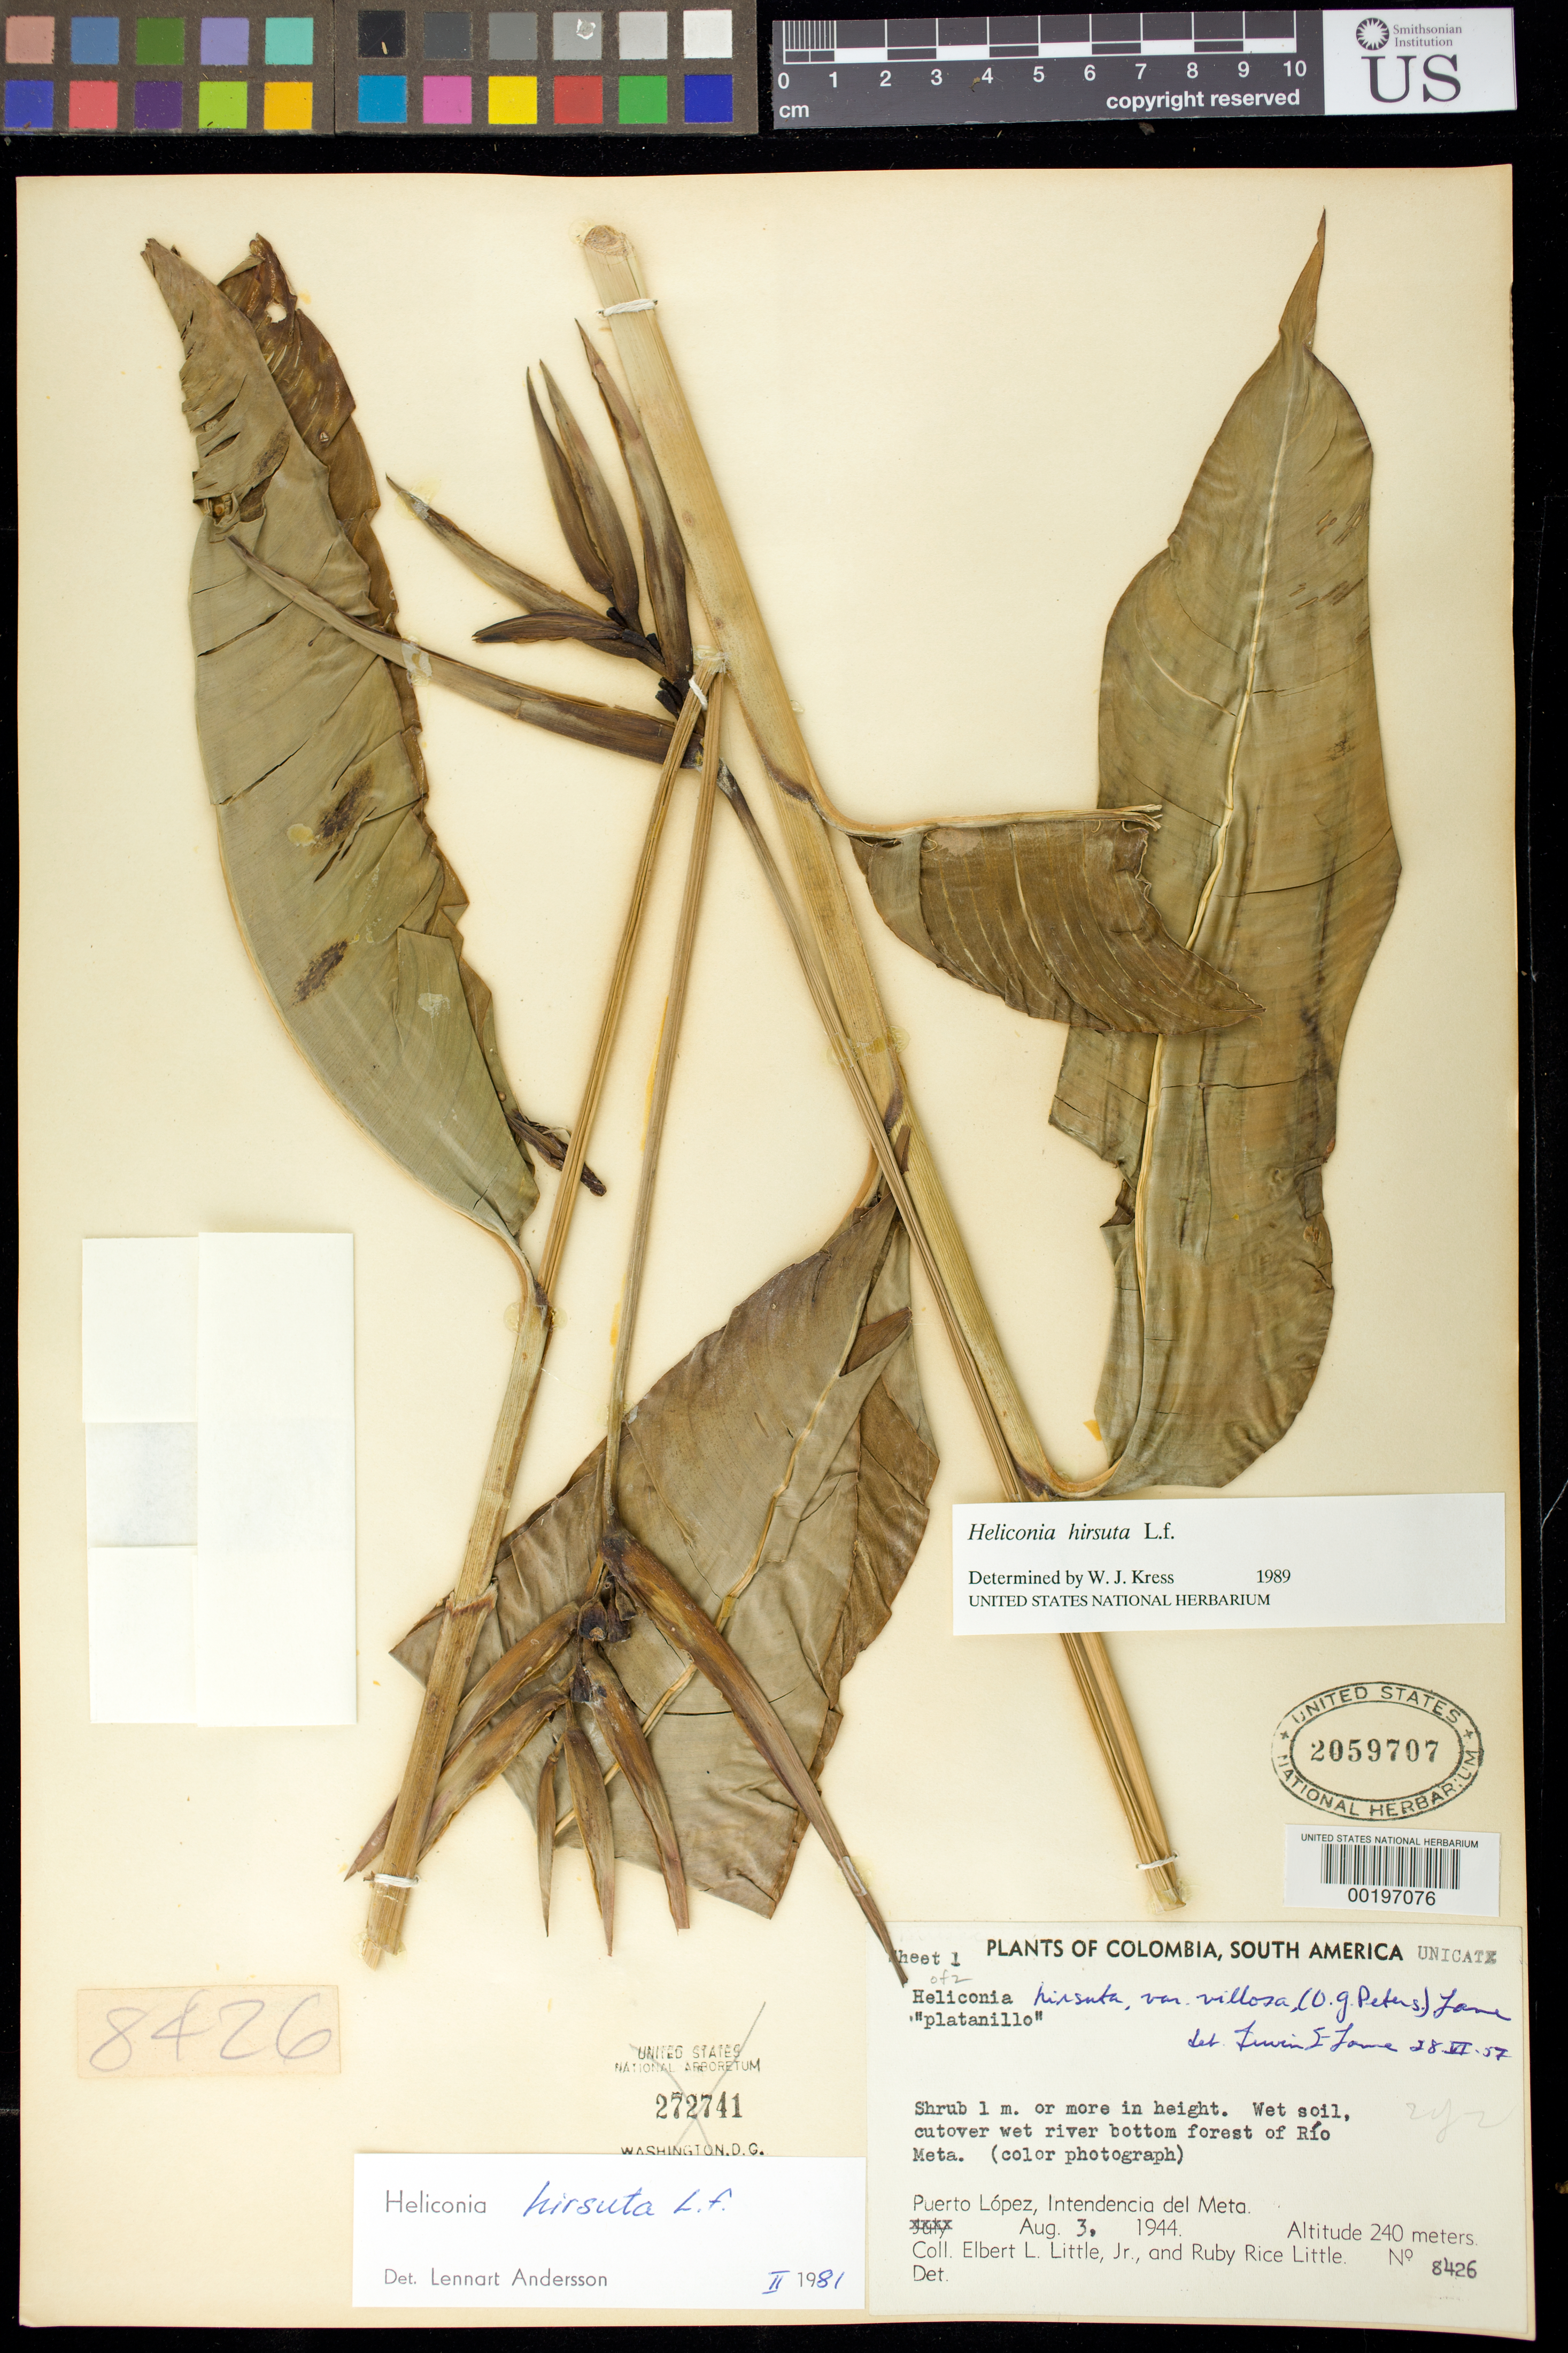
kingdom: Plantae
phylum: Tracheophyta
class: Liliopsida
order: Zingiberales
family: Heliconiaceae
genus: Heliconia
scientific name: Heliconia hirsuta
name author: L. f.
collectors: E. L. Little & R. R. Little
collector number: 8426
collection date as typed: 03 Aug 1944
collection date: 1944-08-03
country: Colombia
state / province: Meta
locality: Puerto Lopez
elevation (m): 240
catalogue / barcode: US 2059707